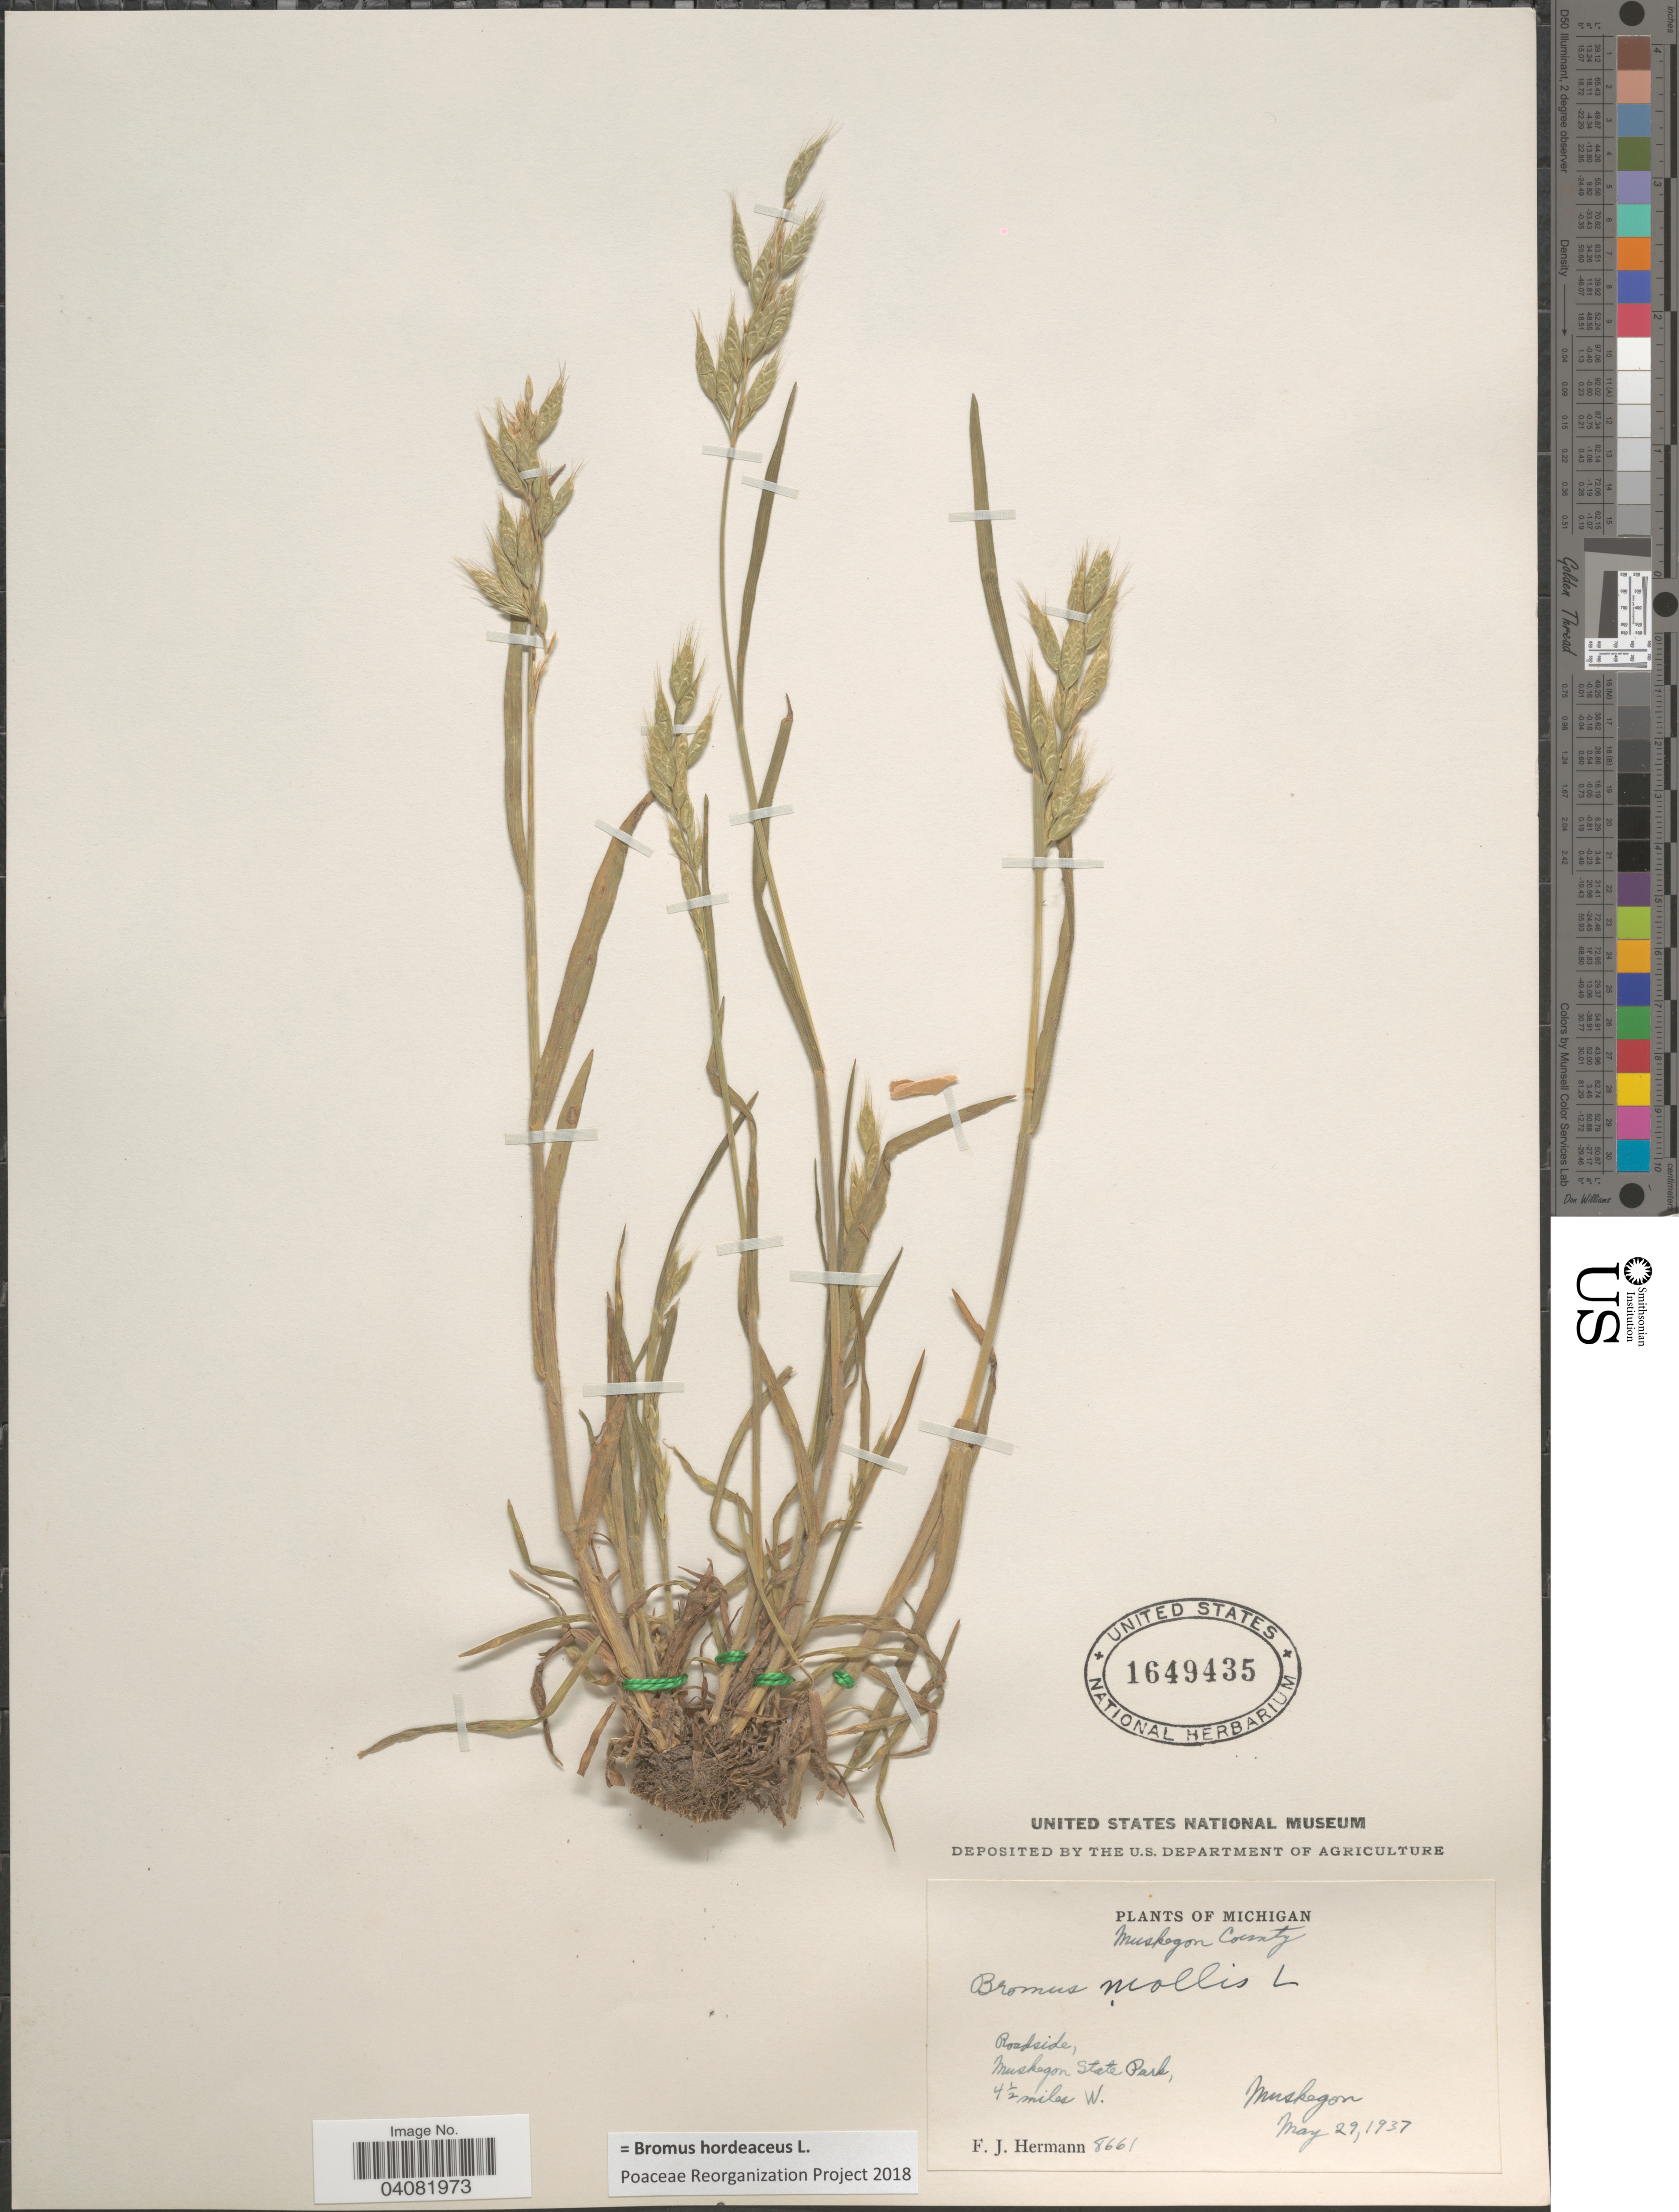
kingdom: Plantae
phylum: Tracheophyta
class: Liliopsida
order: Poales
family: Poaceae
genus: Bromus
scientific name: Bromus hordeaceus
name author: L.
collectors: F. J. Hermann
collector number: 8661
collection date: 1937-05-29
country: United States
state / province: Michigan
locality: Muskegon County. Roadside, Muskegon State Park, 4½ miles W. Muskegon.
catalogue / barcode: US 1649435